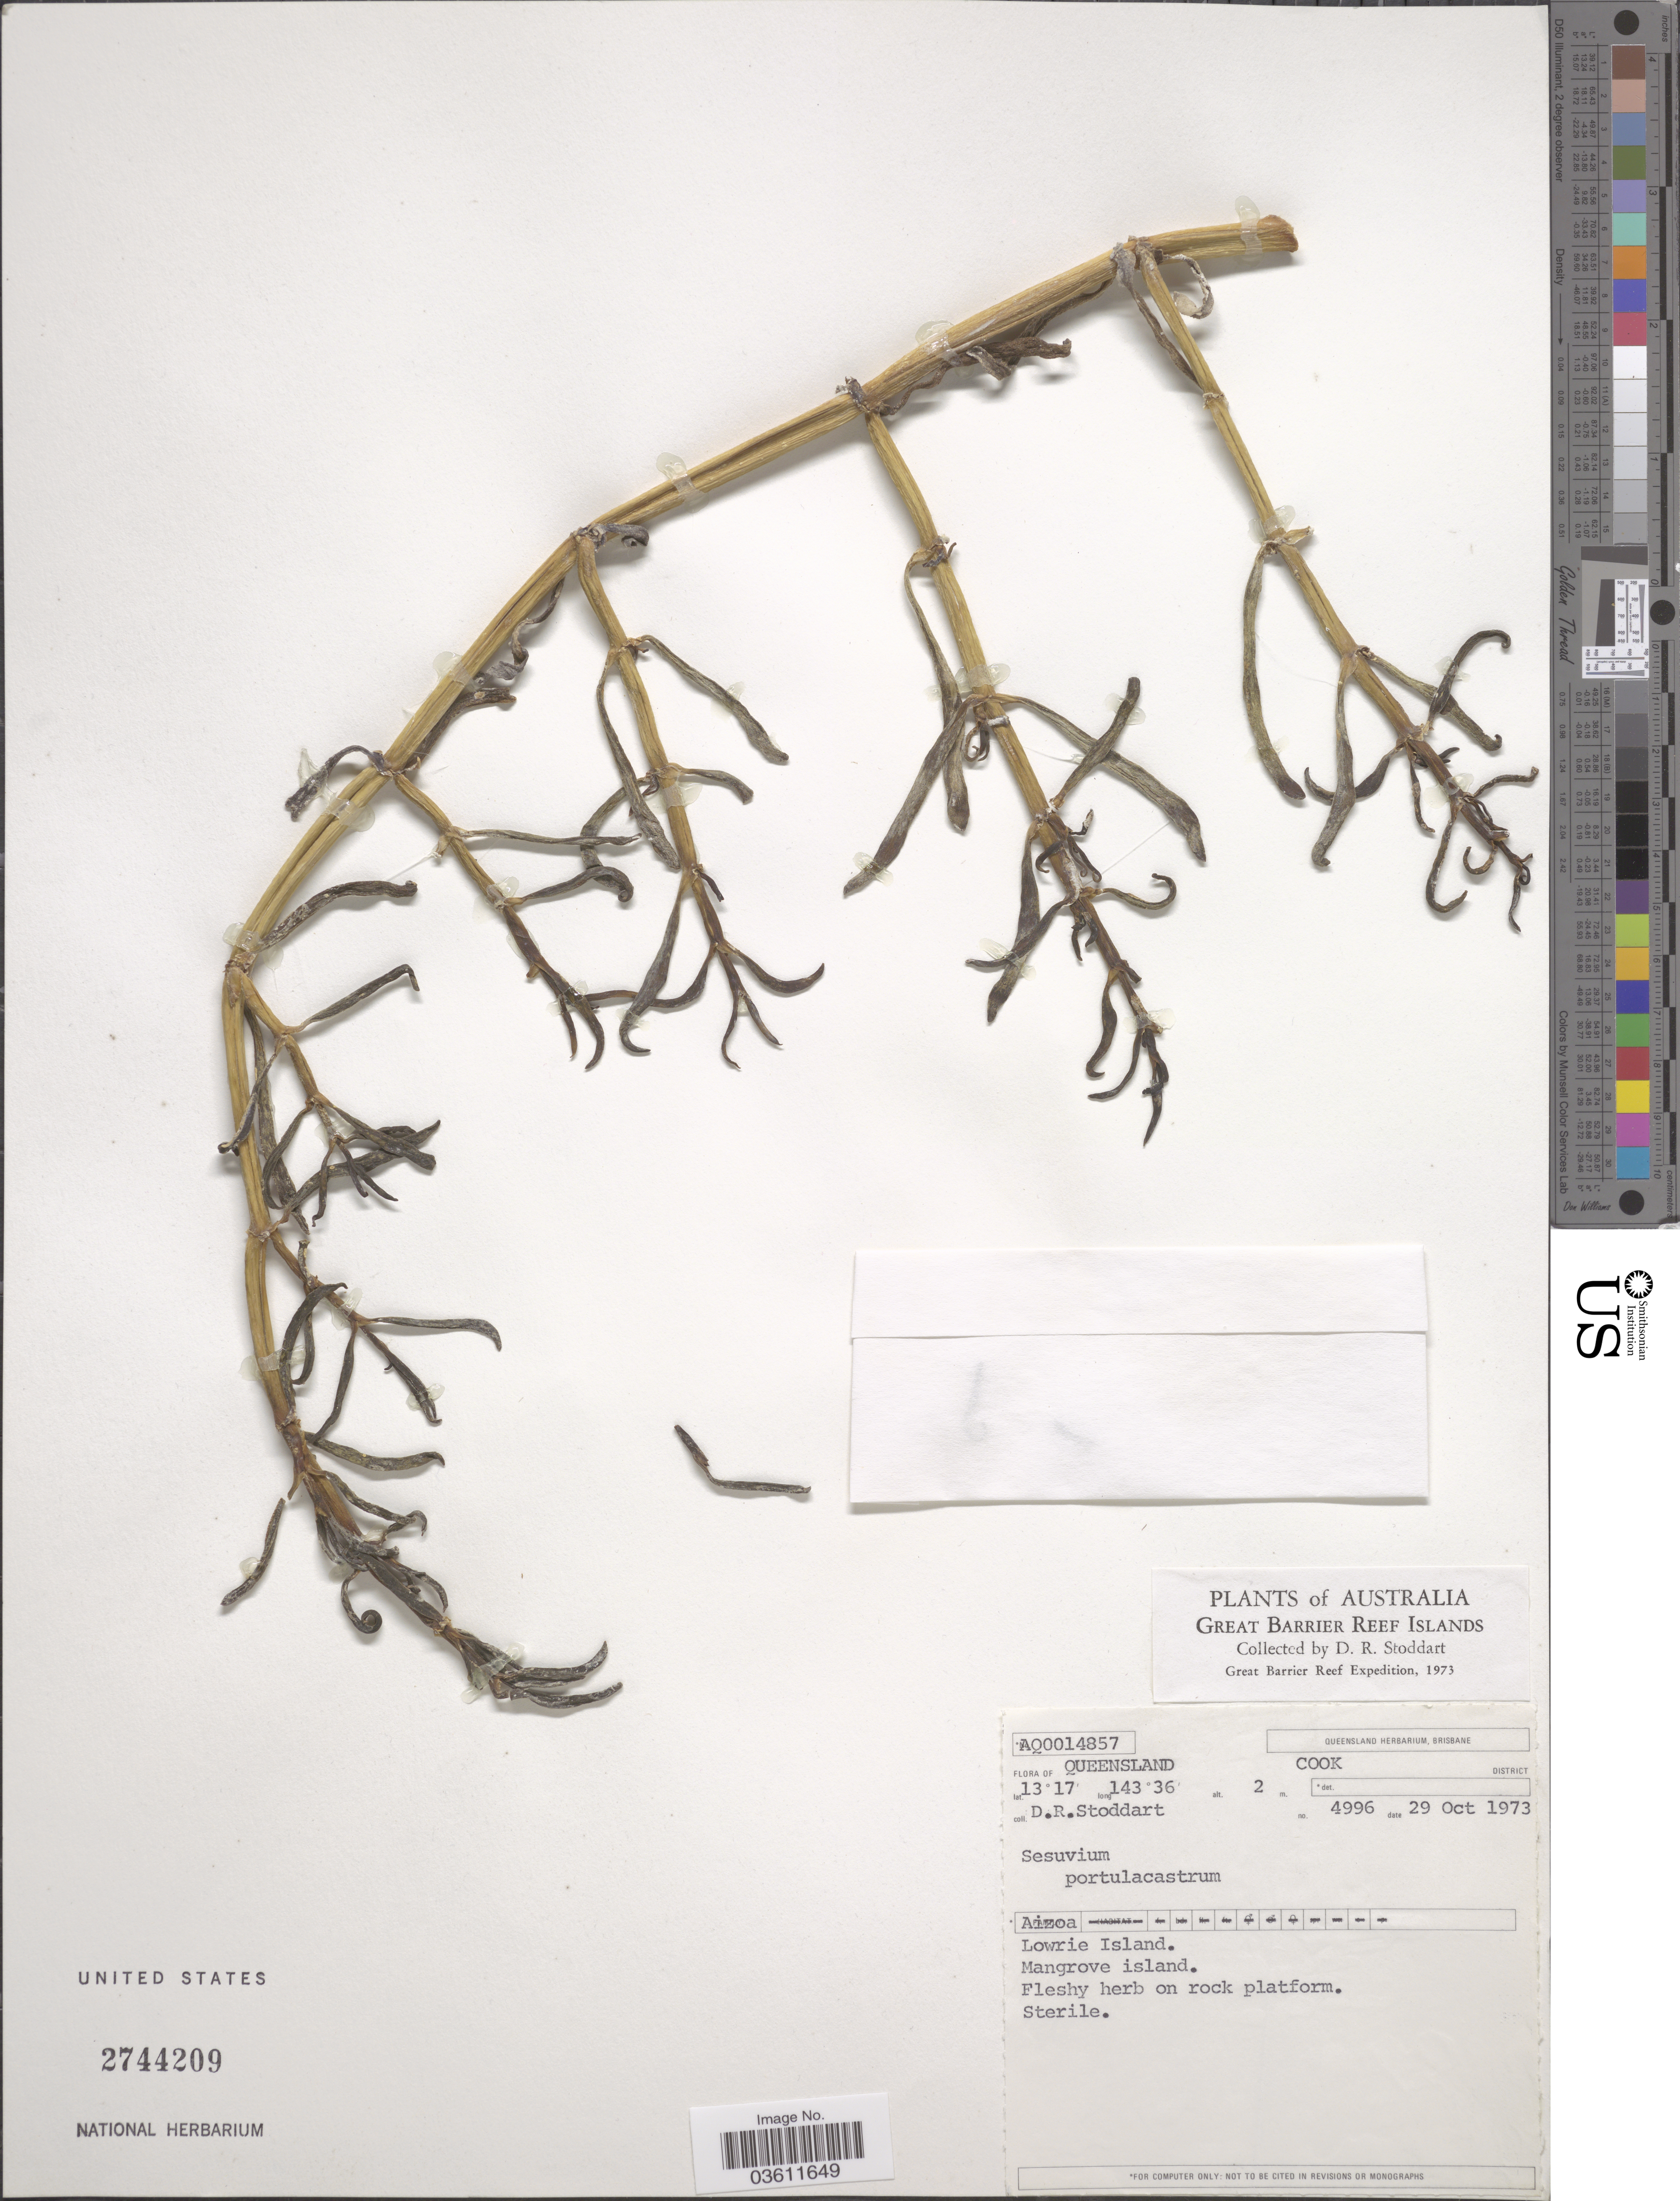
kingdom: Plantae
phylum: Tracheophyta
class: Magnoliopsida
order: Caryophyllales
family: Aizoaceae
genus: Sesuvium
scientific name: Sesuvium portulacastrum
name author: (L.) L.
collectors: D. R. Stoddart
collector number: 4996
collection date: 1973-10-29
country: Australia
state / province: Queensland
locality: Cook District. Lowrie Island. Mangrove island. Great Barrier Reef Islands.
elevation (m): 2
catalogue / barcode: US 2744209